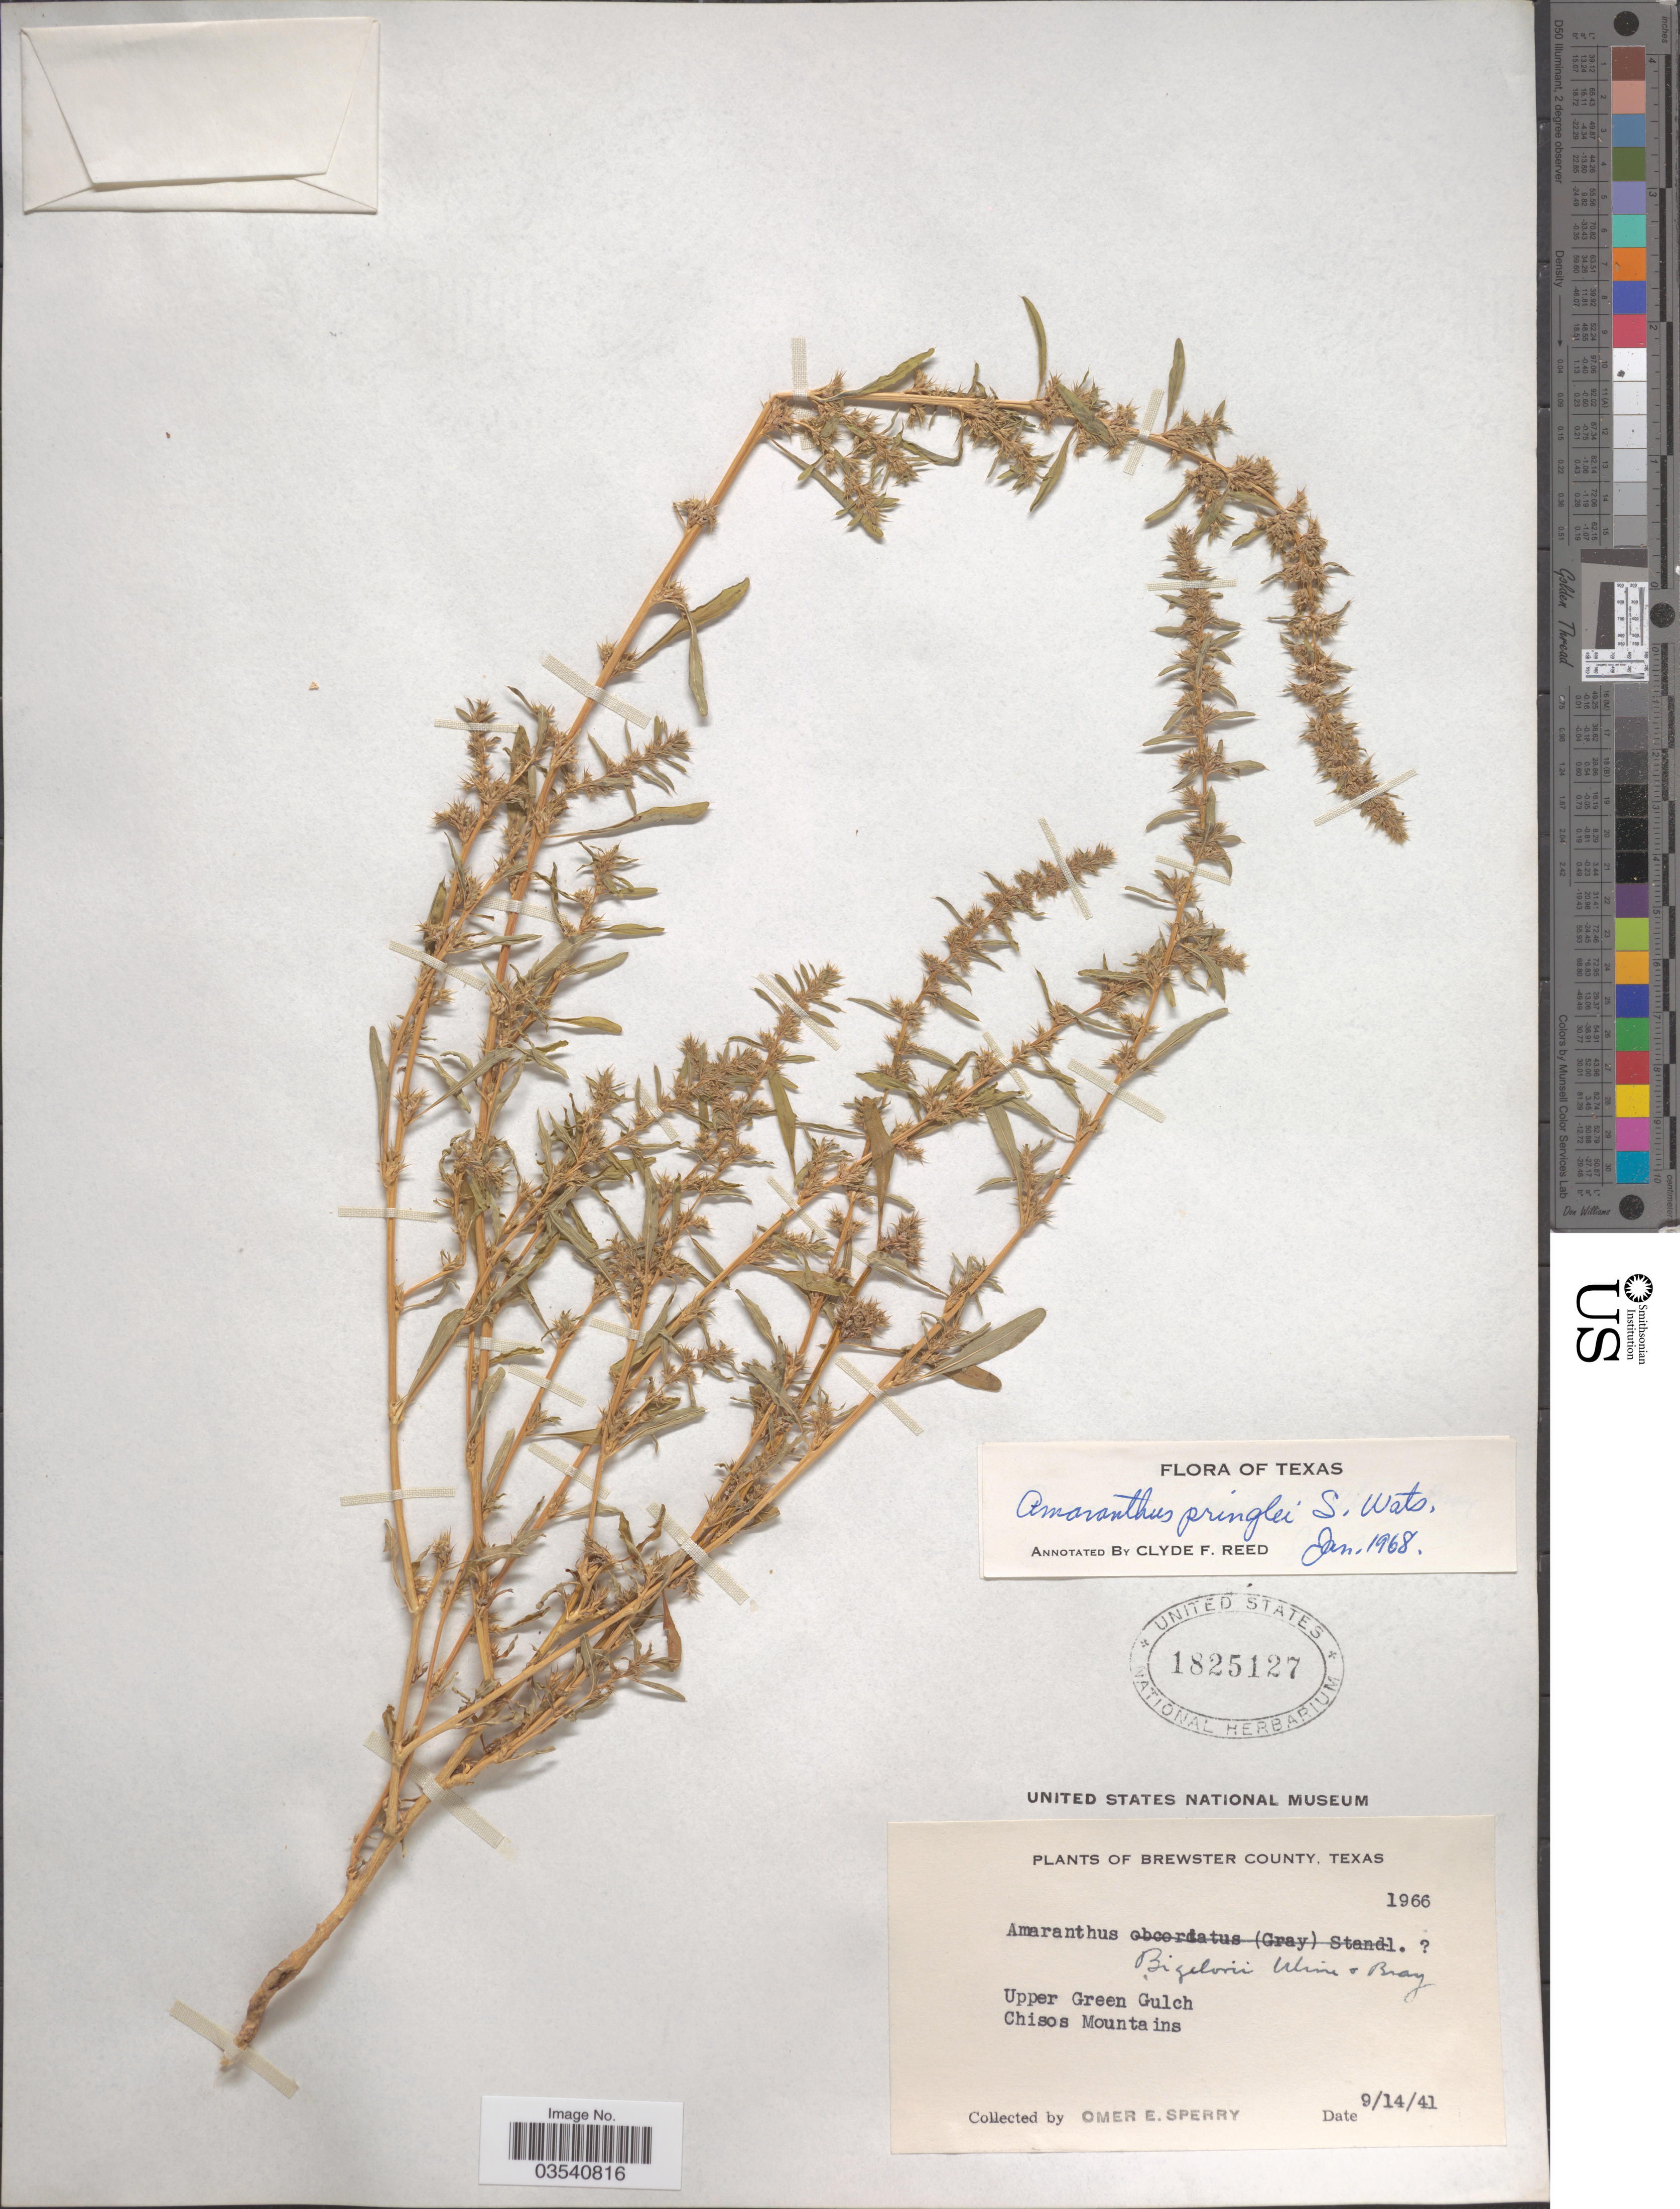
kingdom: Plantae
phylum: Tracheophyta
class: Magnoliopsida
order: Caryophyllales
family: Amaranthaceae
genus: Amaranthus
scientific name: Amaranthus pringlei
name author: S. Watson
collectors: O. E. Sperry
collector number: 1966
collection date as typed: Transcribed d/m/y: 14/9/41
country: United States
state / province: Texas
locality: Brewster County. Upper Green Gulch, Chisos Mountains.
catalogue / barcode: US 1825127